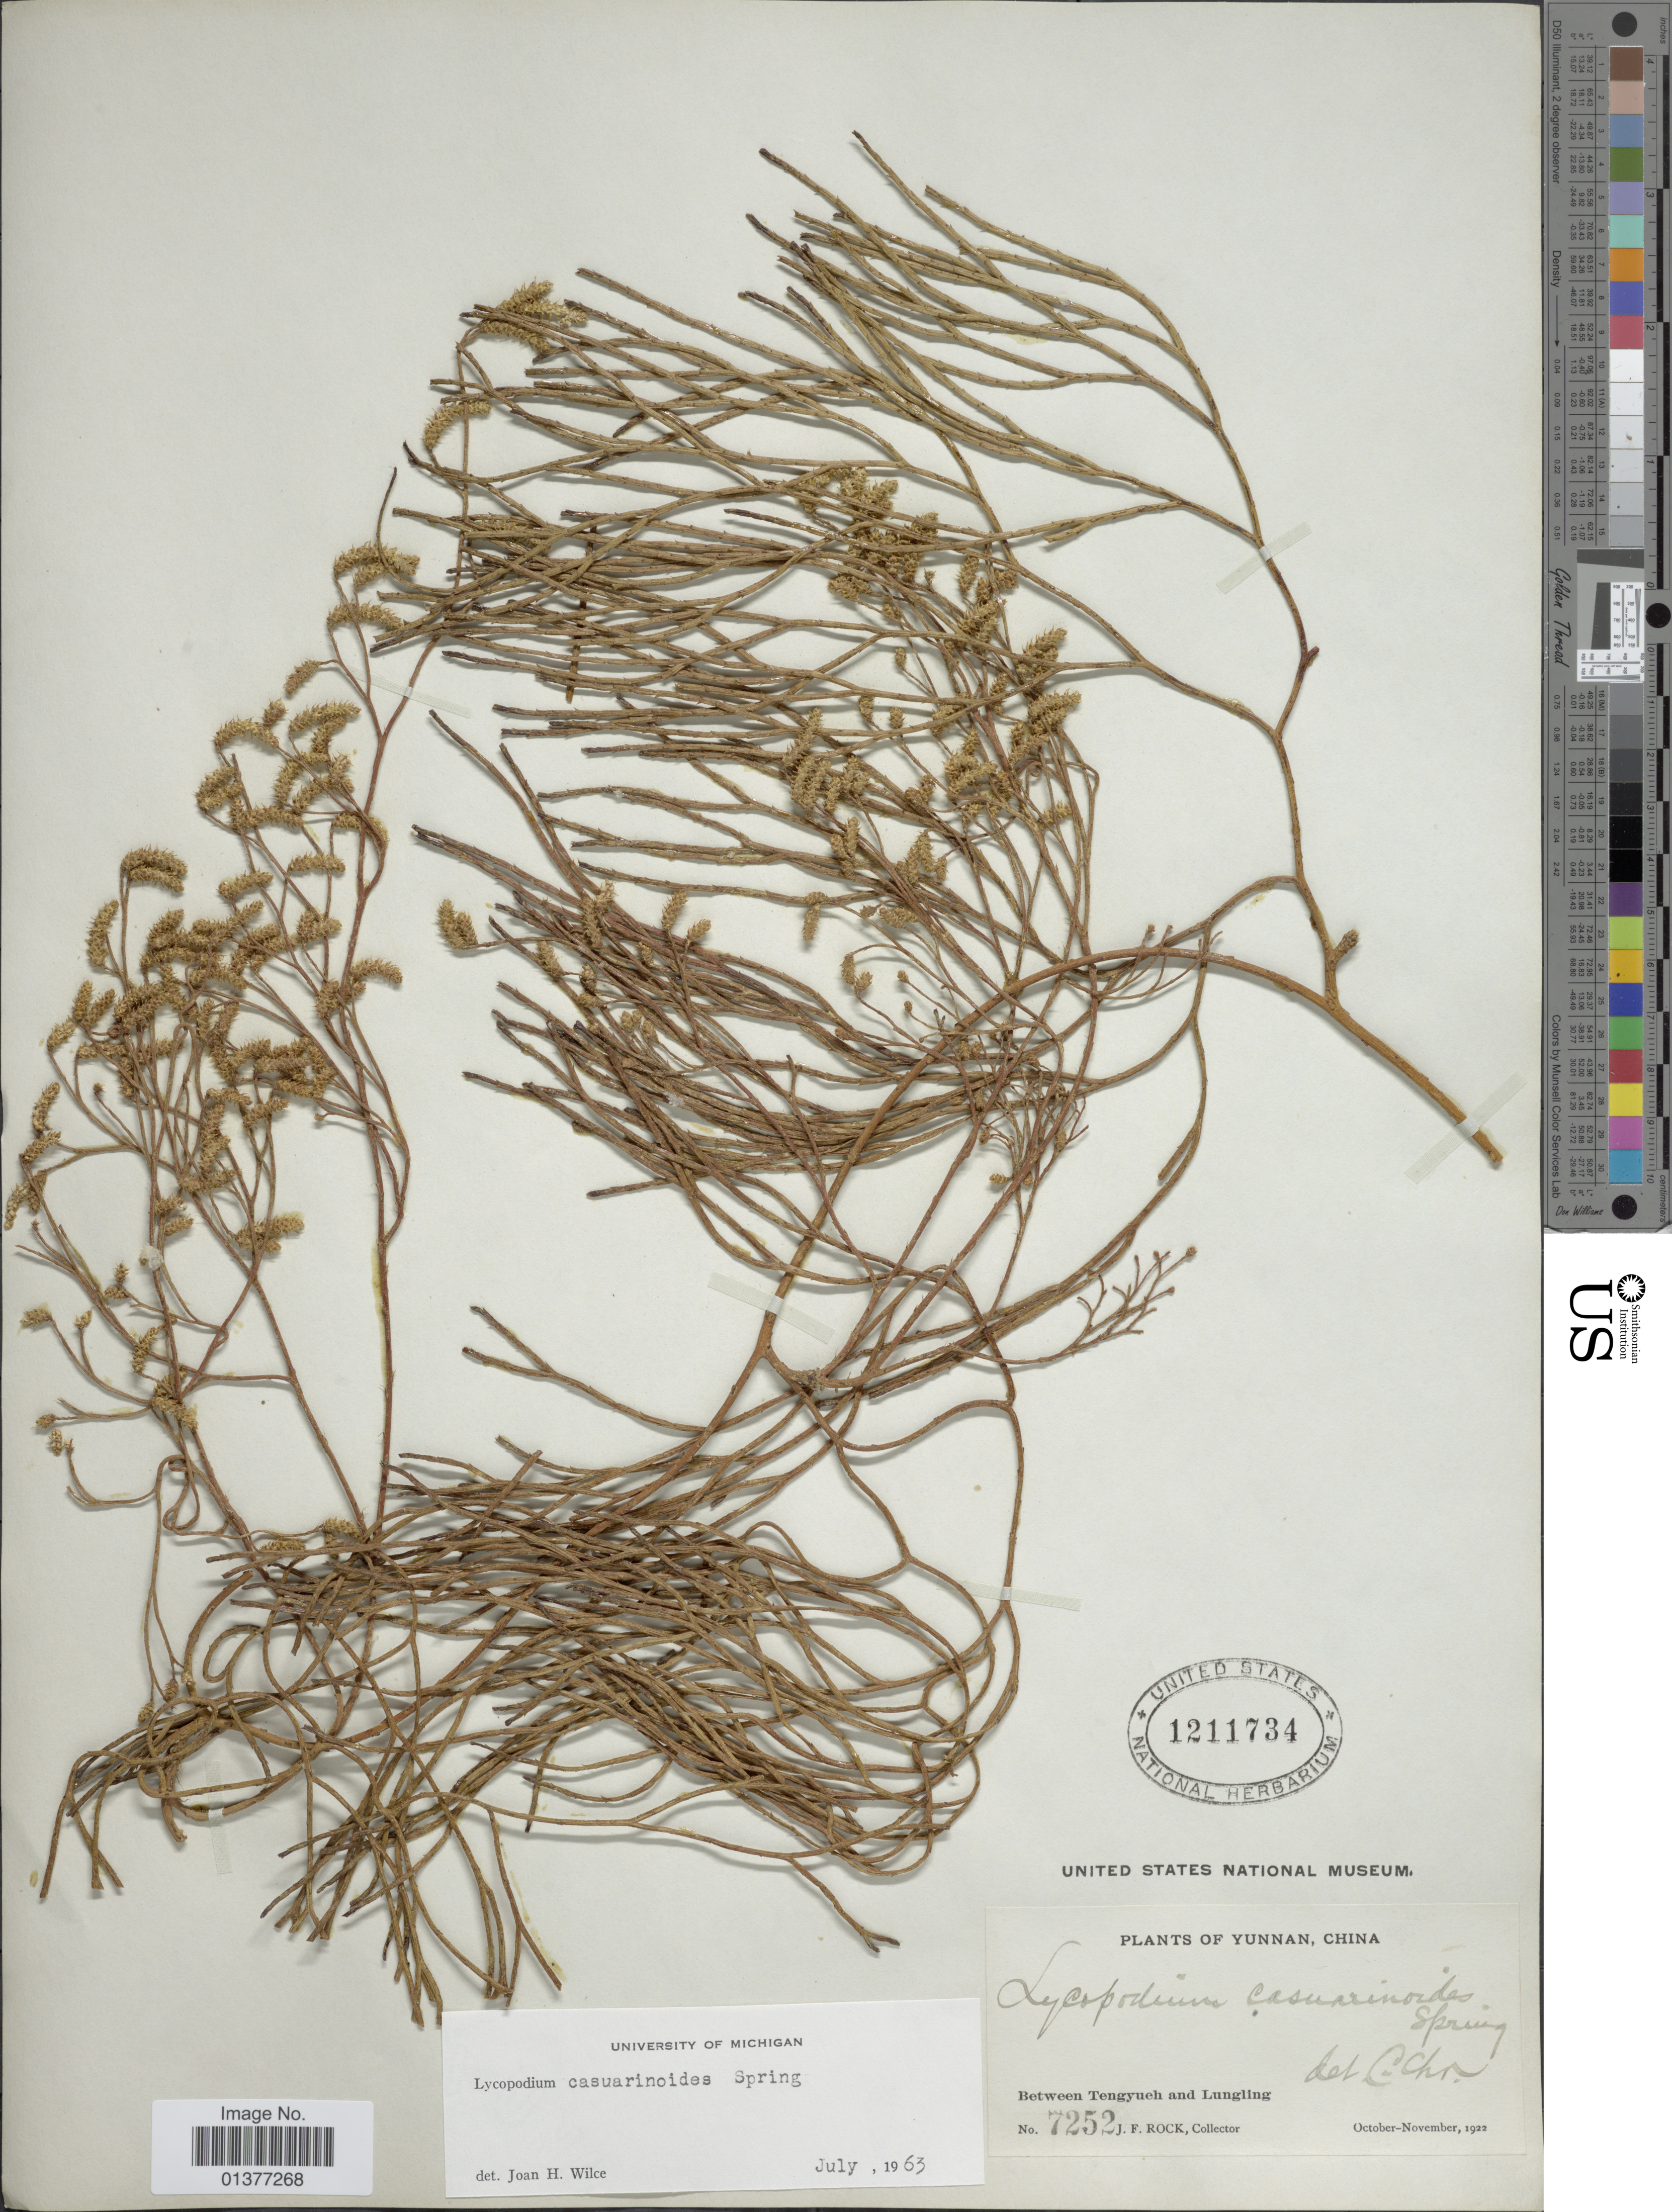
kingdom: Plantae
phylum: Tracheophyta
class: Lycopodiopsida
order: Lycopodiales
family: Lycopodiaceae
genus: Lycopodiastrum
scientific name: Lycopodiastrum casuarinoides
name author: (Spring) Holub ex R.D. Dixit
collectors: J. Rock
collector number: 7252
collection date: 1922-10/1922-11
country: China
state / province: Yunnan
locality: Between Tengyueh and Lungling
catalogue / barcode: US 1211734